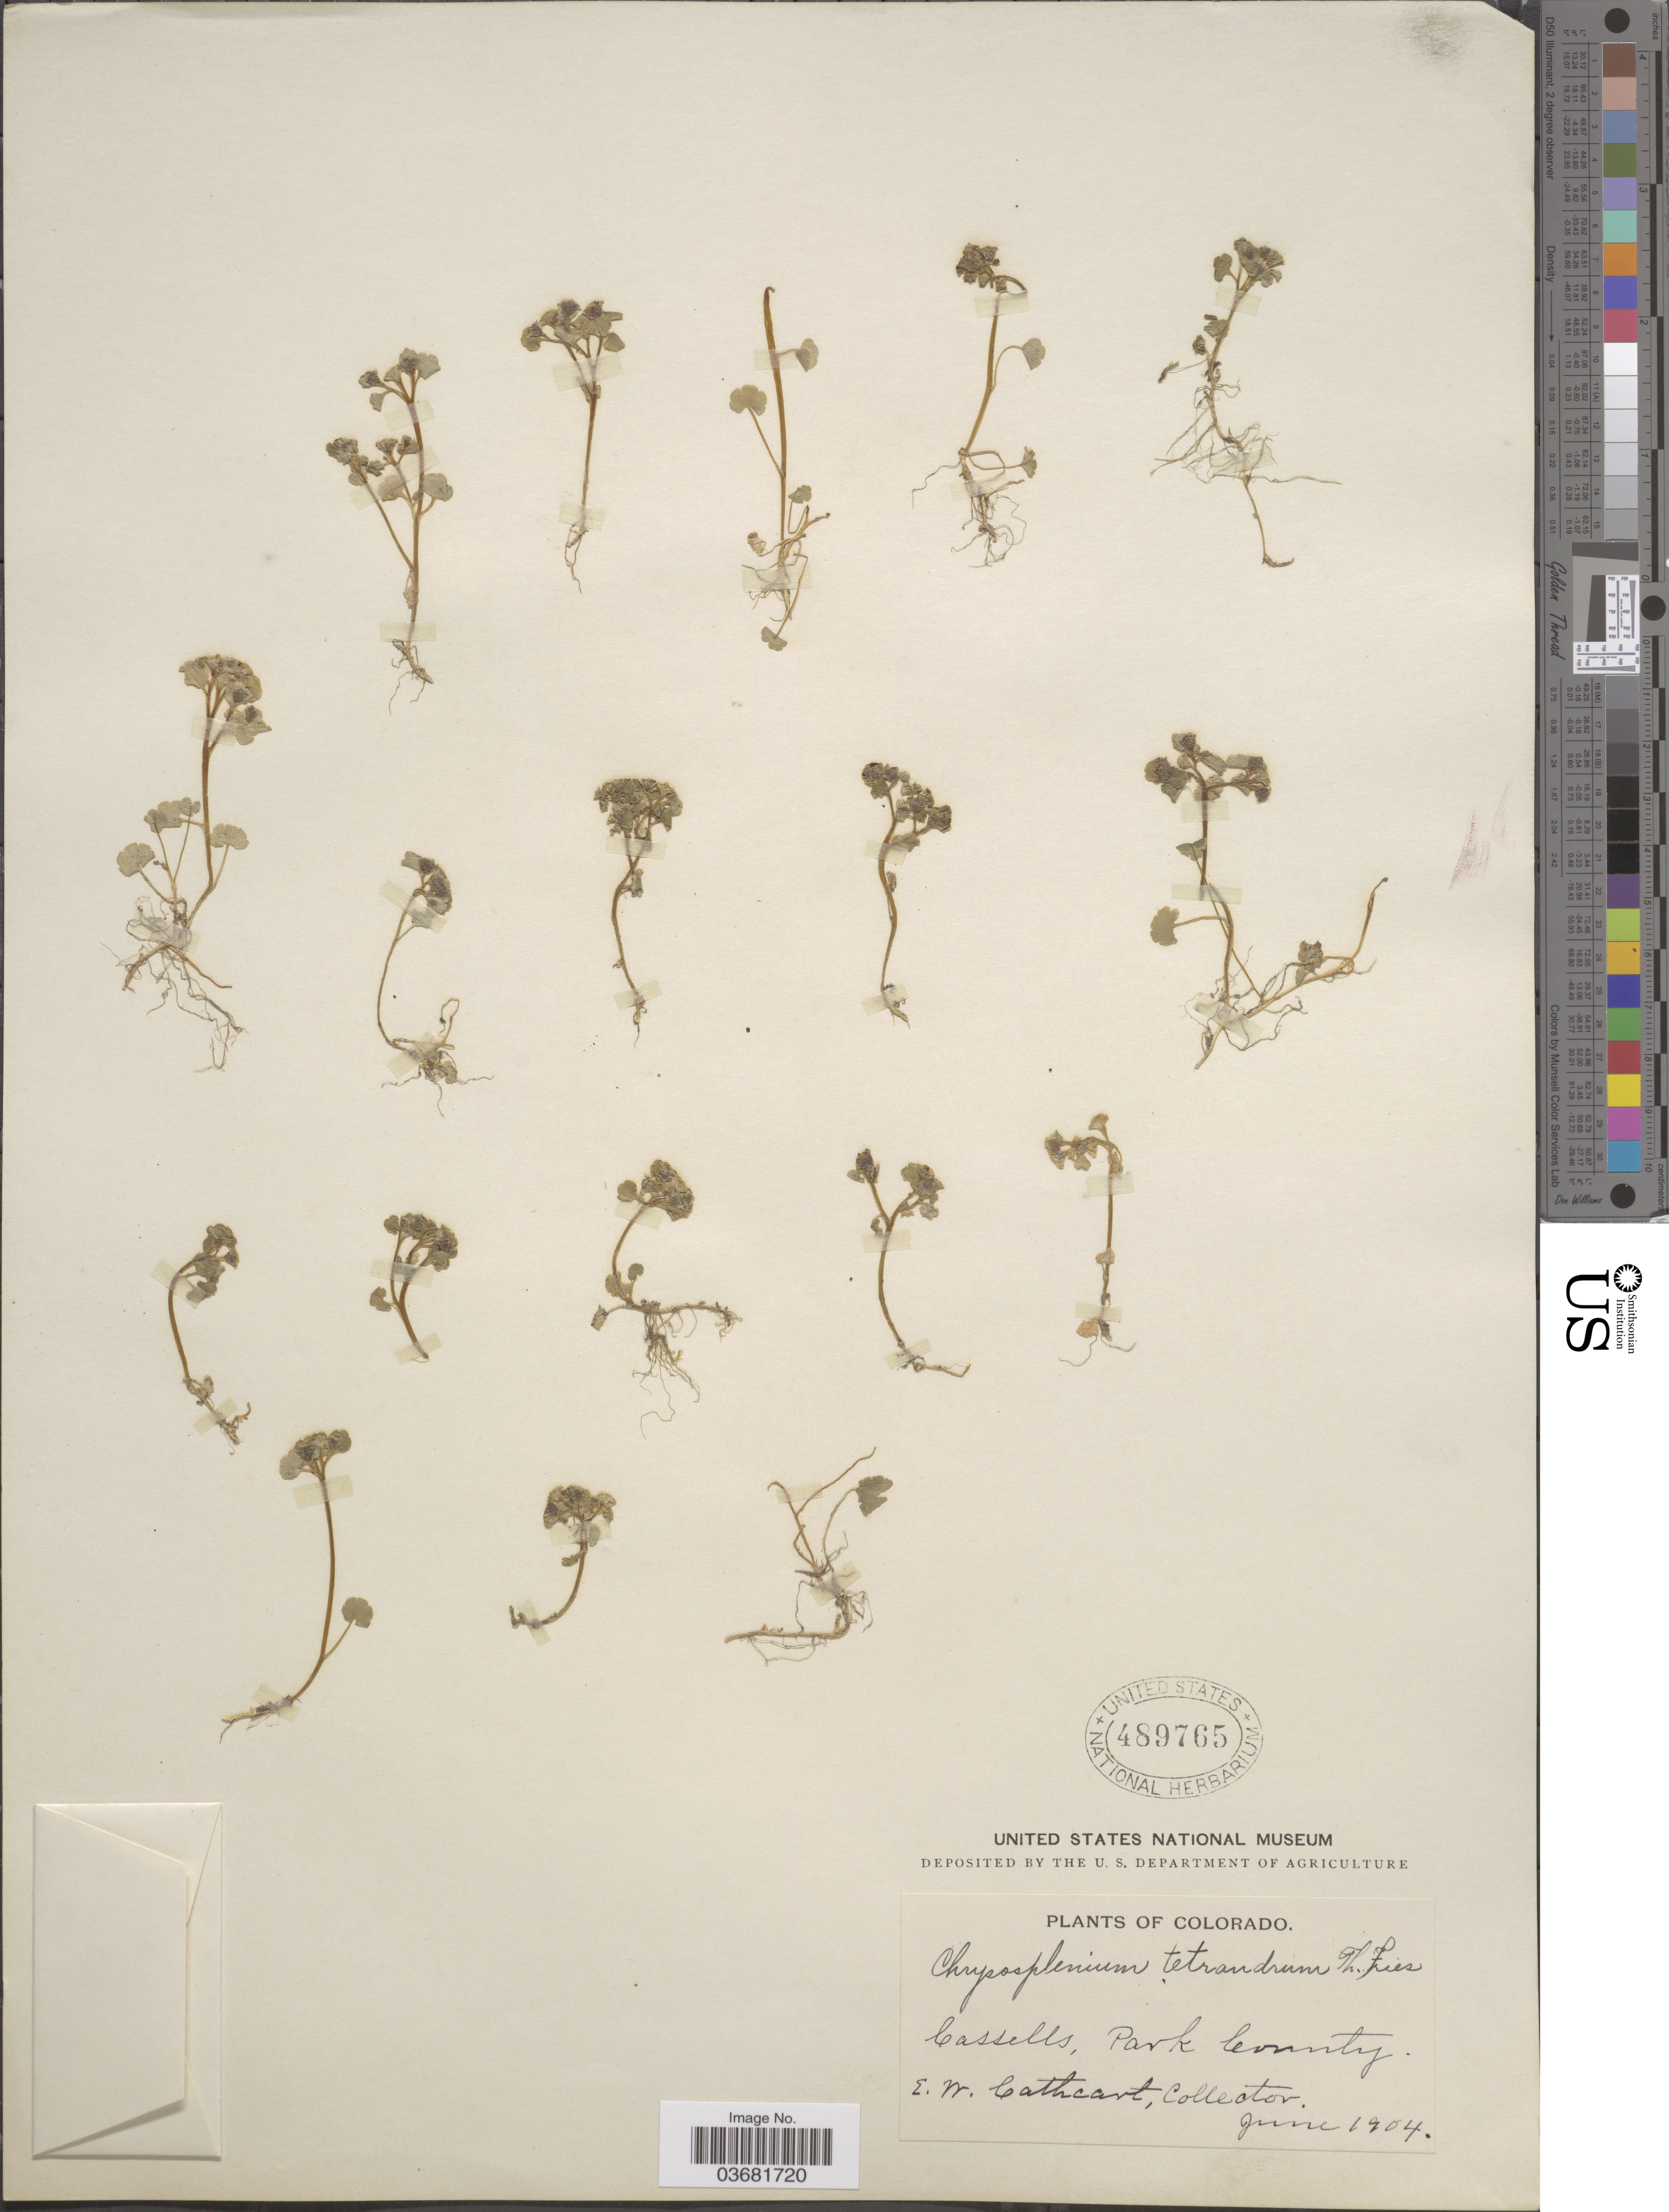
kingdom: Plantae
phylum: Tracheophyta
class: Magnoliopsida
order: Saxifragales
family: Saxifragaceae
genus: Chrysosplenium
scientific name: Chrysosplenium tetrandrum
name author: (N. Lund) Th. Fr.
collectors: E. Cathcart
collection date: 1904-06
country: United States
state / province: Colorado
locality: Cassells, Park County.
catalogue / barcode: US 489765